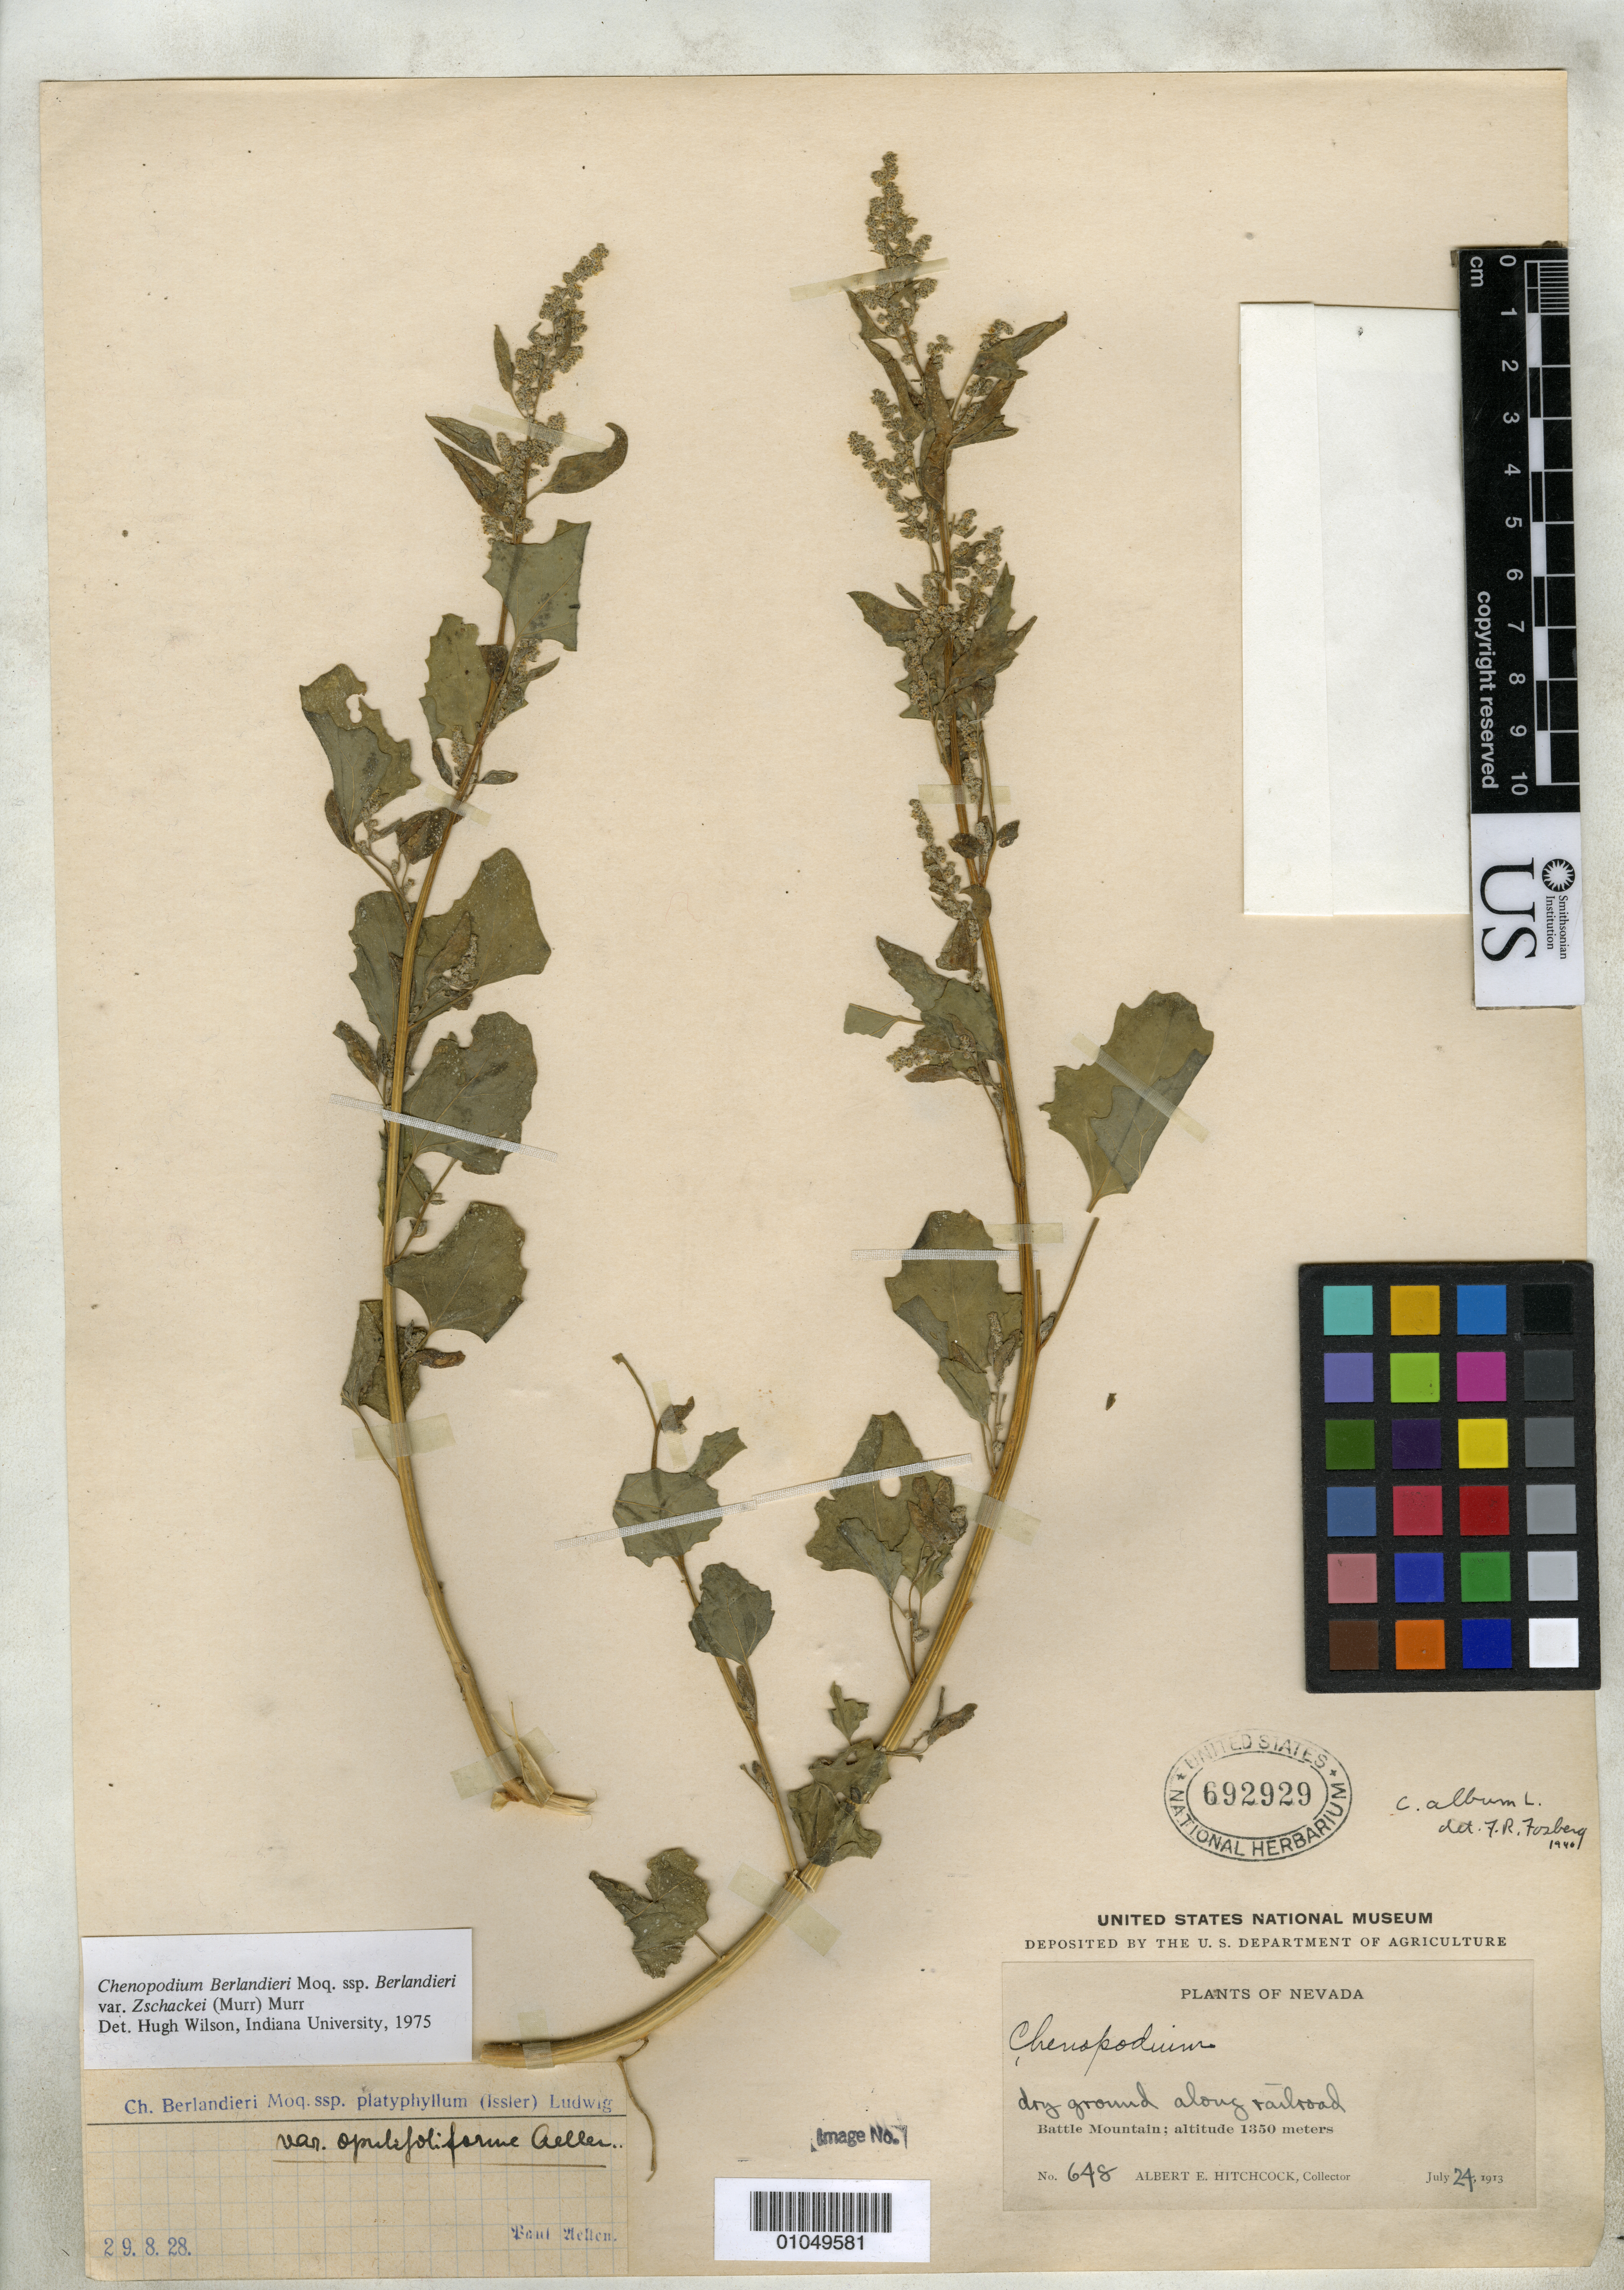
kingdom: Plantae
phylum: Tracheophyta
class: Magnoliopsida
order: Caryophyllales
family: Amaranthaceae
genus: Chenopodium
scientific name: Chenopodium berlandieri var. opulifoliforme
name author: Aellen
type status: Syntype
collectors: A. Hitchcock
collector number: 648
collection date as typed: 24 Jul 1913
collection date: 1913-07-24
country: United States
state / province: Nevada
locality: Battle Mountain.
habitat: Dry ground along railroad.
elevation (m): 1350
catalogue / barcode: US 692929